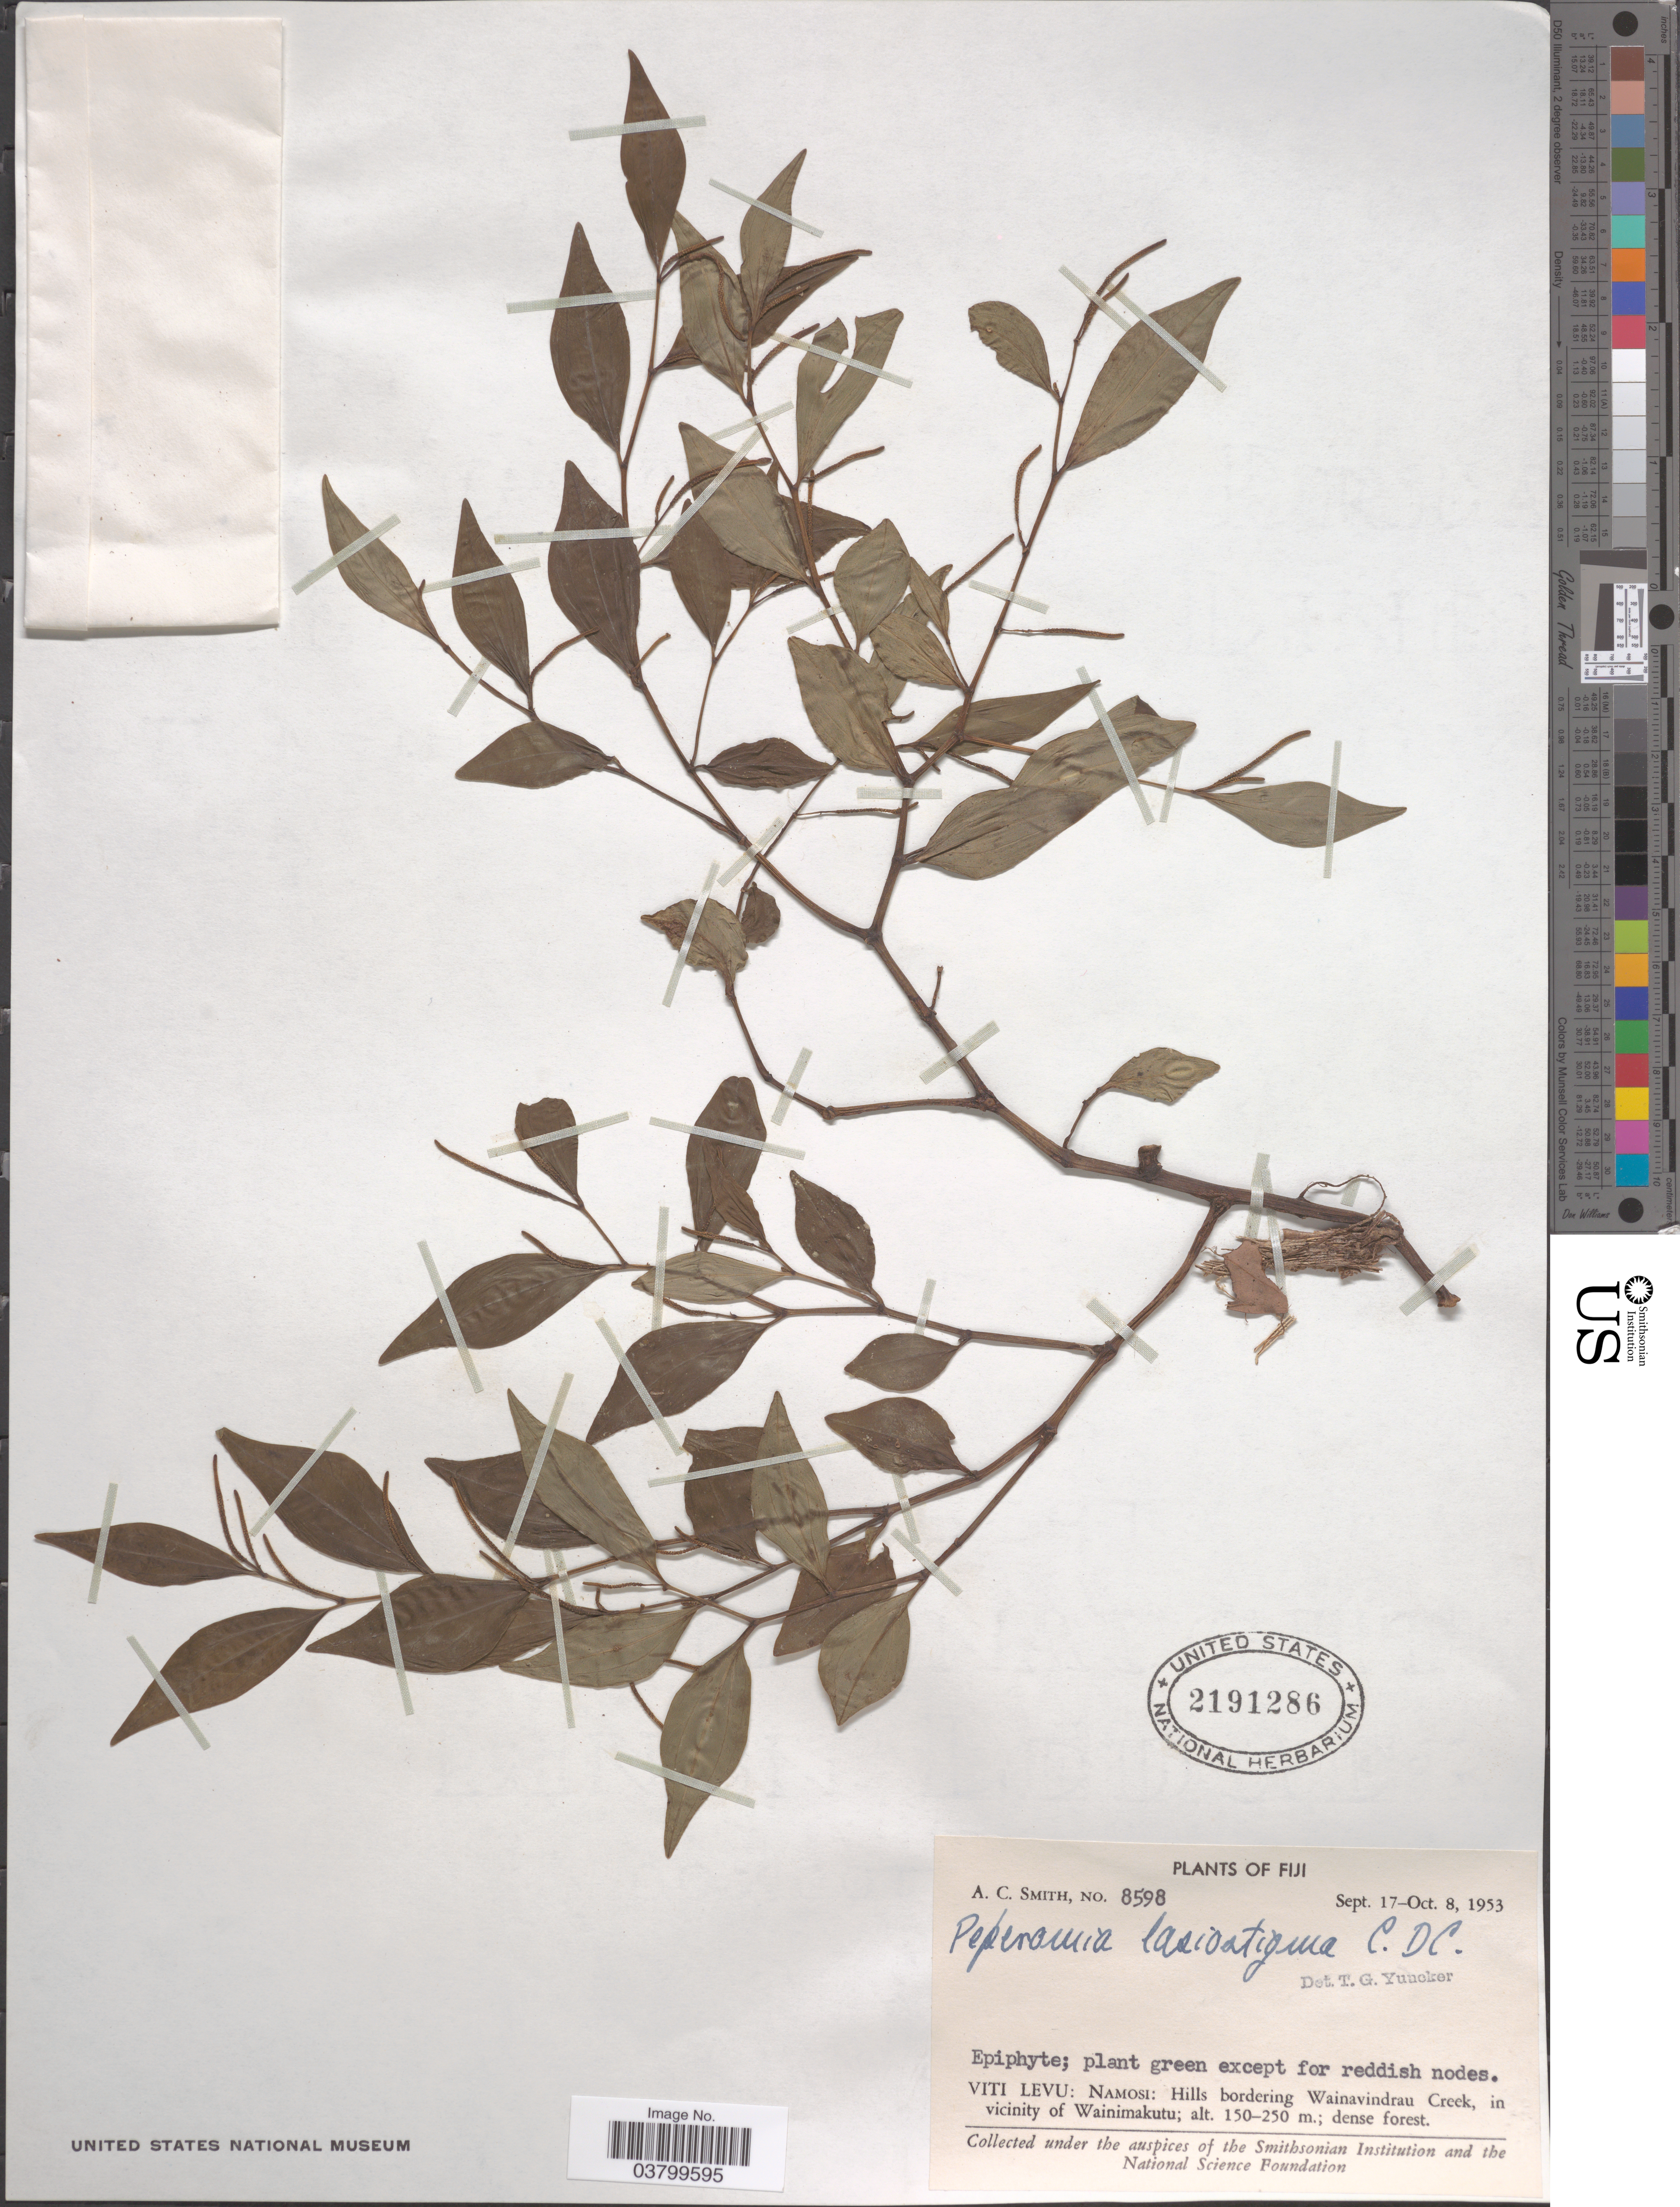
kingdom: Plantae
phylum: Tracheophyta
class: Magnoliopsida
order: Piperales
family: Piperaceae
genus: Peperomia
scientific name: Peperomia lasiostigma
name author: C. DC.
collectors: A. C. Smith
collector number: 8598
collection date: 1953-09-17/1953-10-08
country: Fiji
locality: Viti Levu: Namosi: Hills bordering Wainavindrau Creek, in vicinity of Wainimakutu.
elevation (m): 150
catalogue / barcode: US 2191286